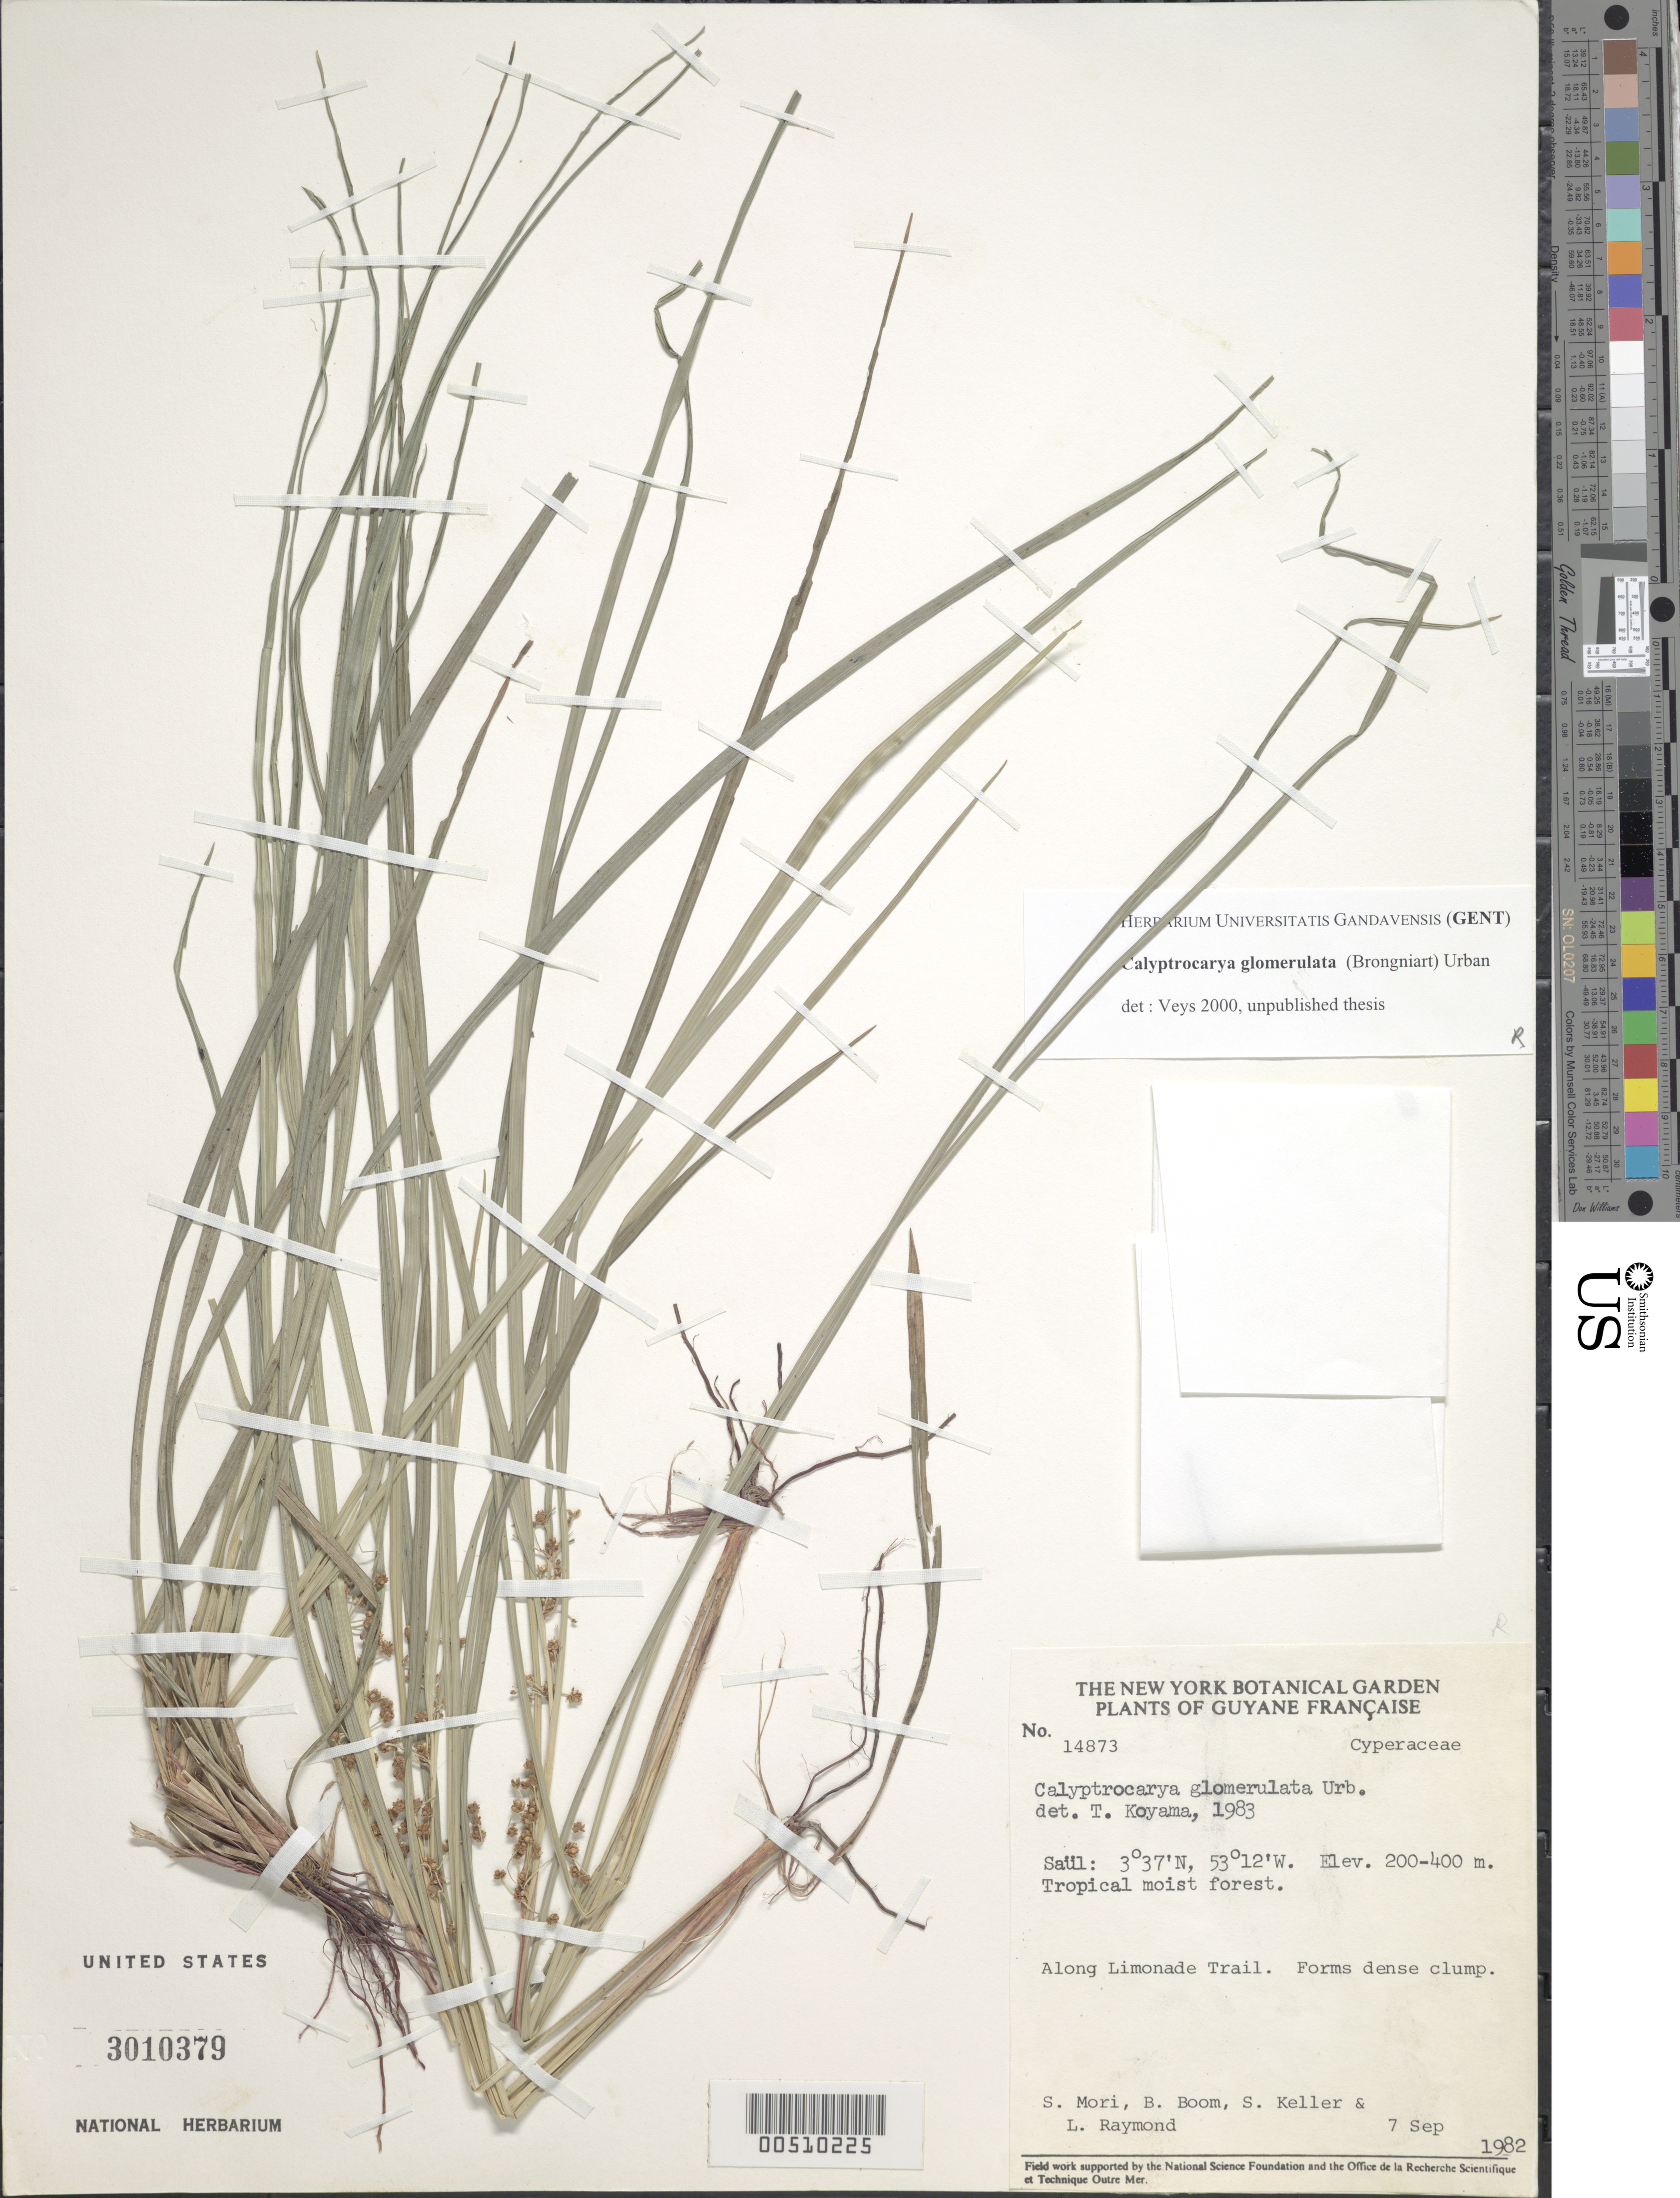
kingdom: Plantae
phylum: Tracheophyta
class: Liliopsida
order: Poales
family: Cyperaceae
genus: Calyptrocarya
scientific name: Calyptrocarya glomerulata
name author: (Brongn.) Urb.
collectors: S. Mori, B. M. Boom, S. Keller & L. Raymond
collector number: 14873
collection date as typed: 07 Sep 1982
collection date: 1982-09-07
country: French Guiana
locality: Saul: along Limonade Trail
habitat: Tropical moist forest.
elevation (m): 200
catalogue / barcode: US 3010379